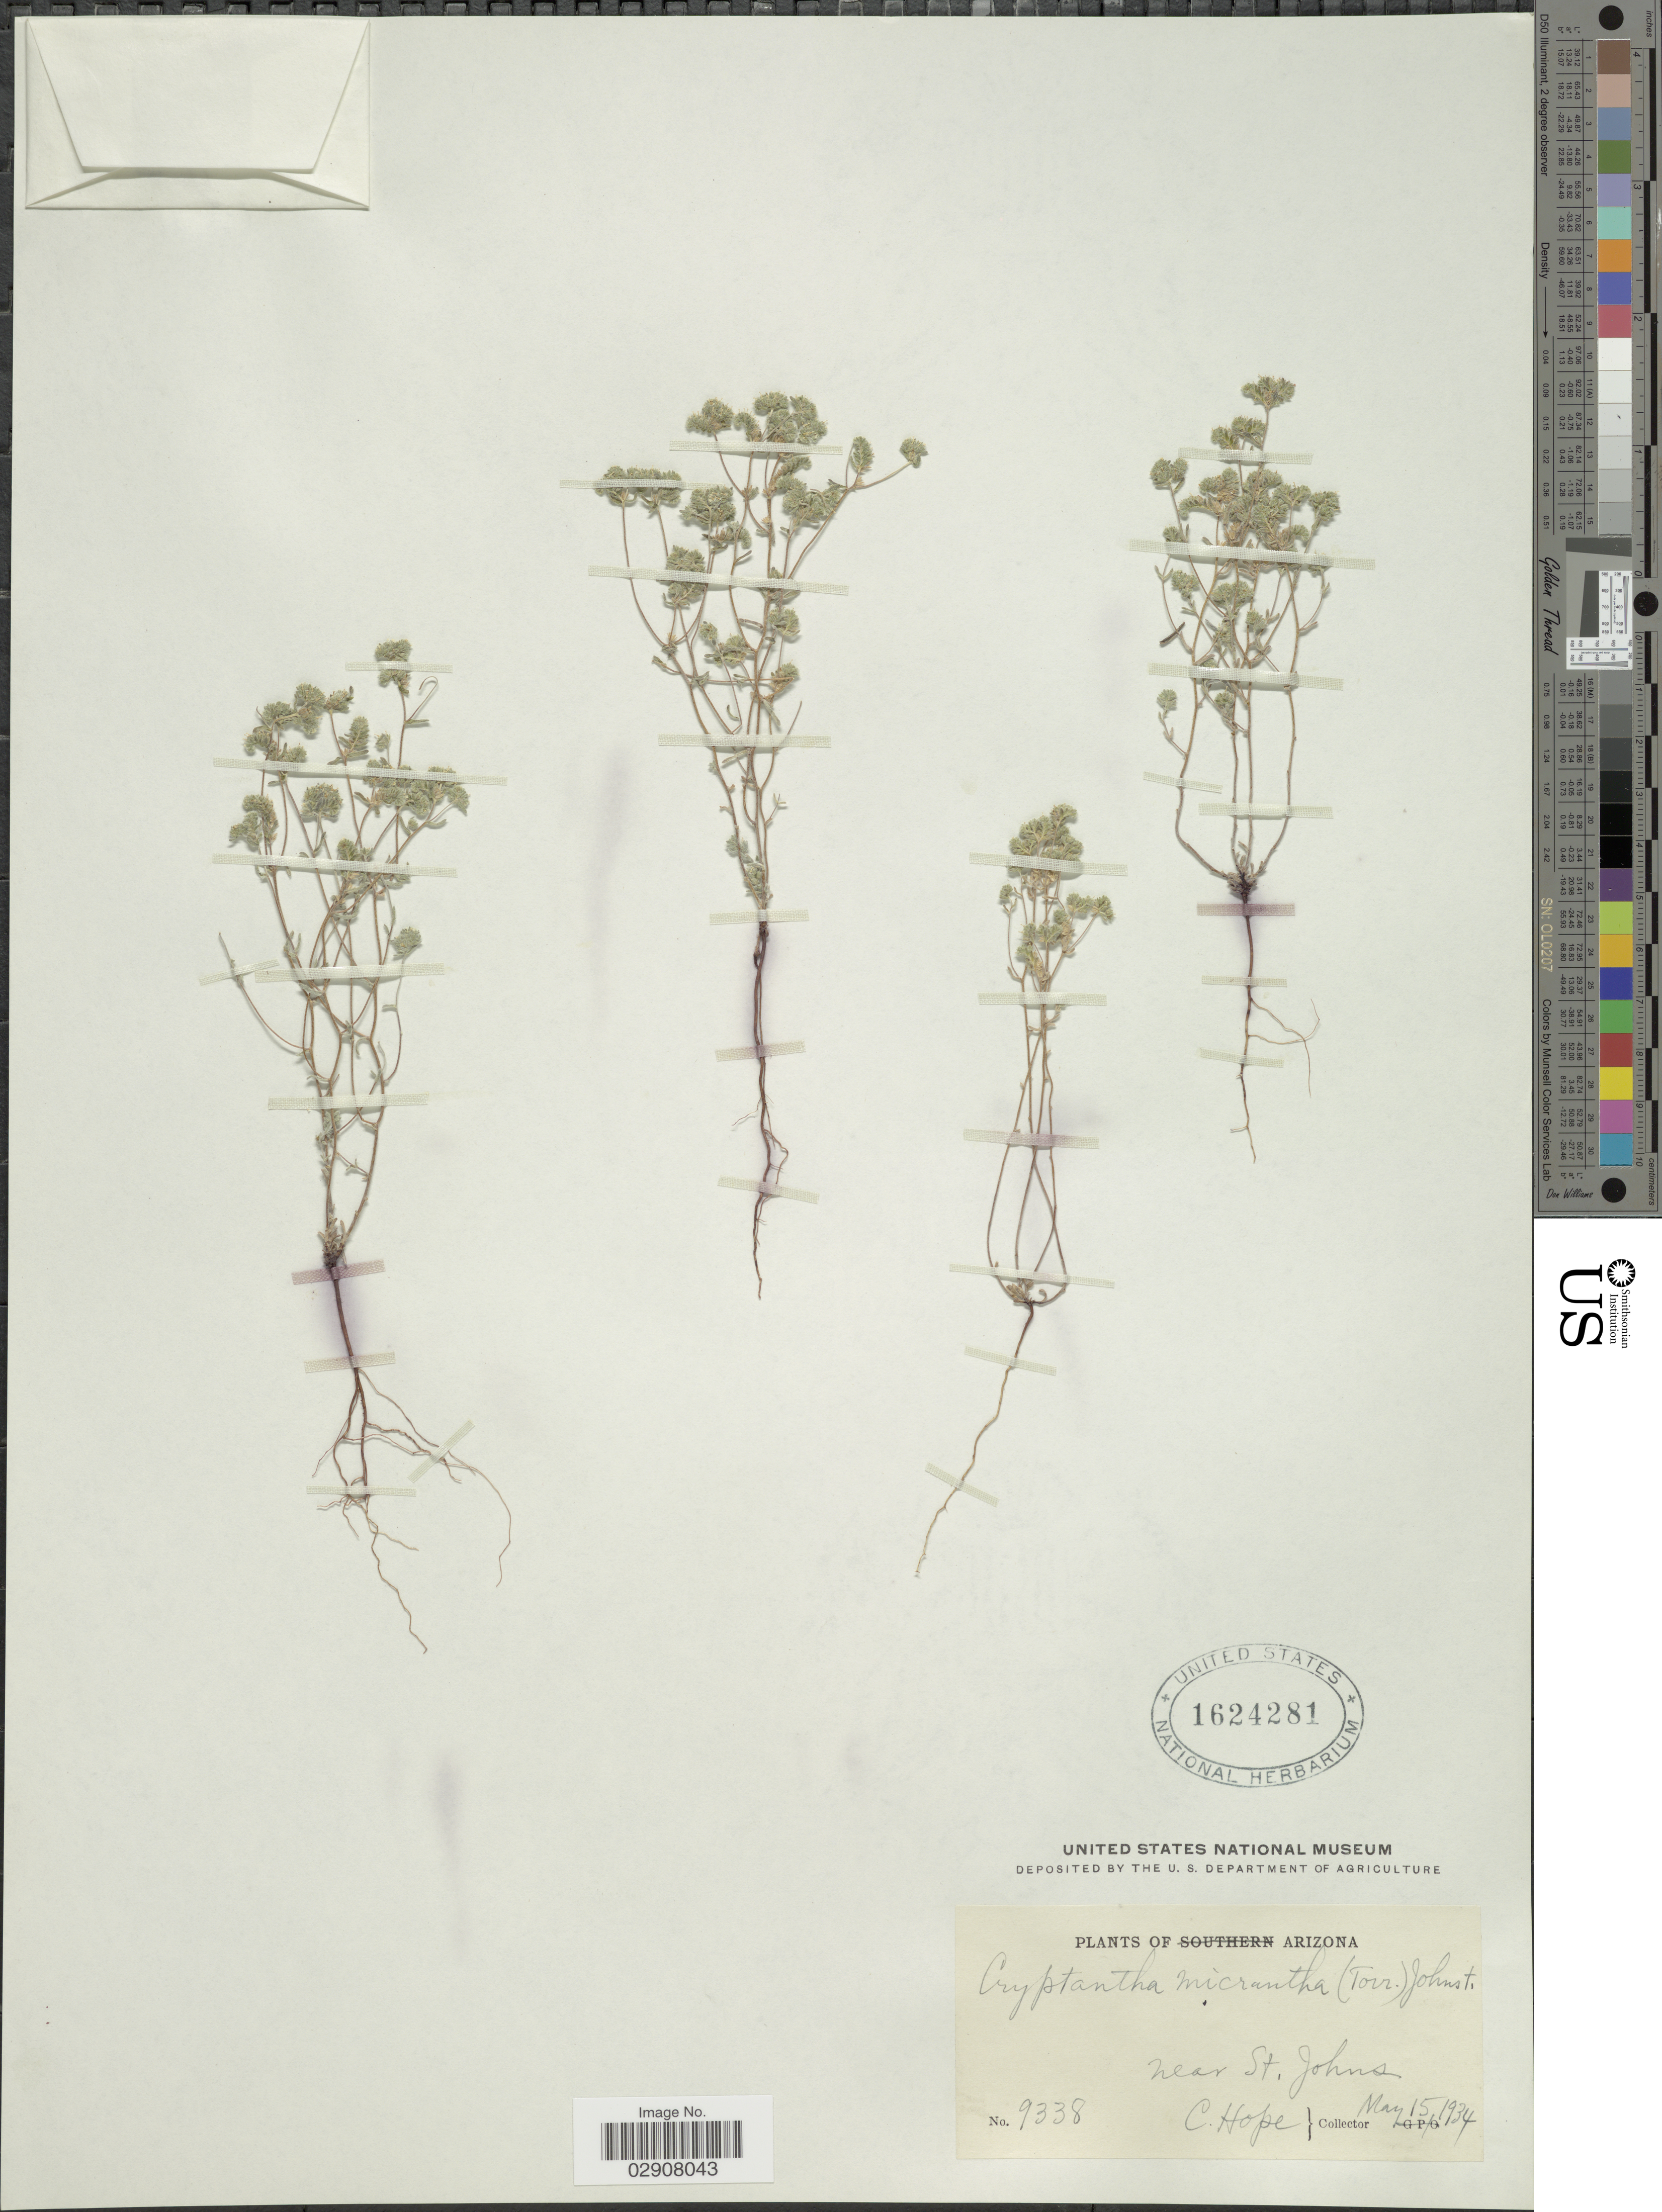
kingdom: Plantae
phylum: Tracheophyta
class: Magnoliopsida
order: Boraginales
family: Boraginaceae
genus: Cryptantha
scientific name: Cryptantha micrantha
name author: (Torr.) I.M. Johnst.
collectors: C. Hope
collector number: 9338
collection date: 1934-05-15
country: United States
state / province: Arizona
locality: Near St. Johns.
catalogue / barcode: US 1624281